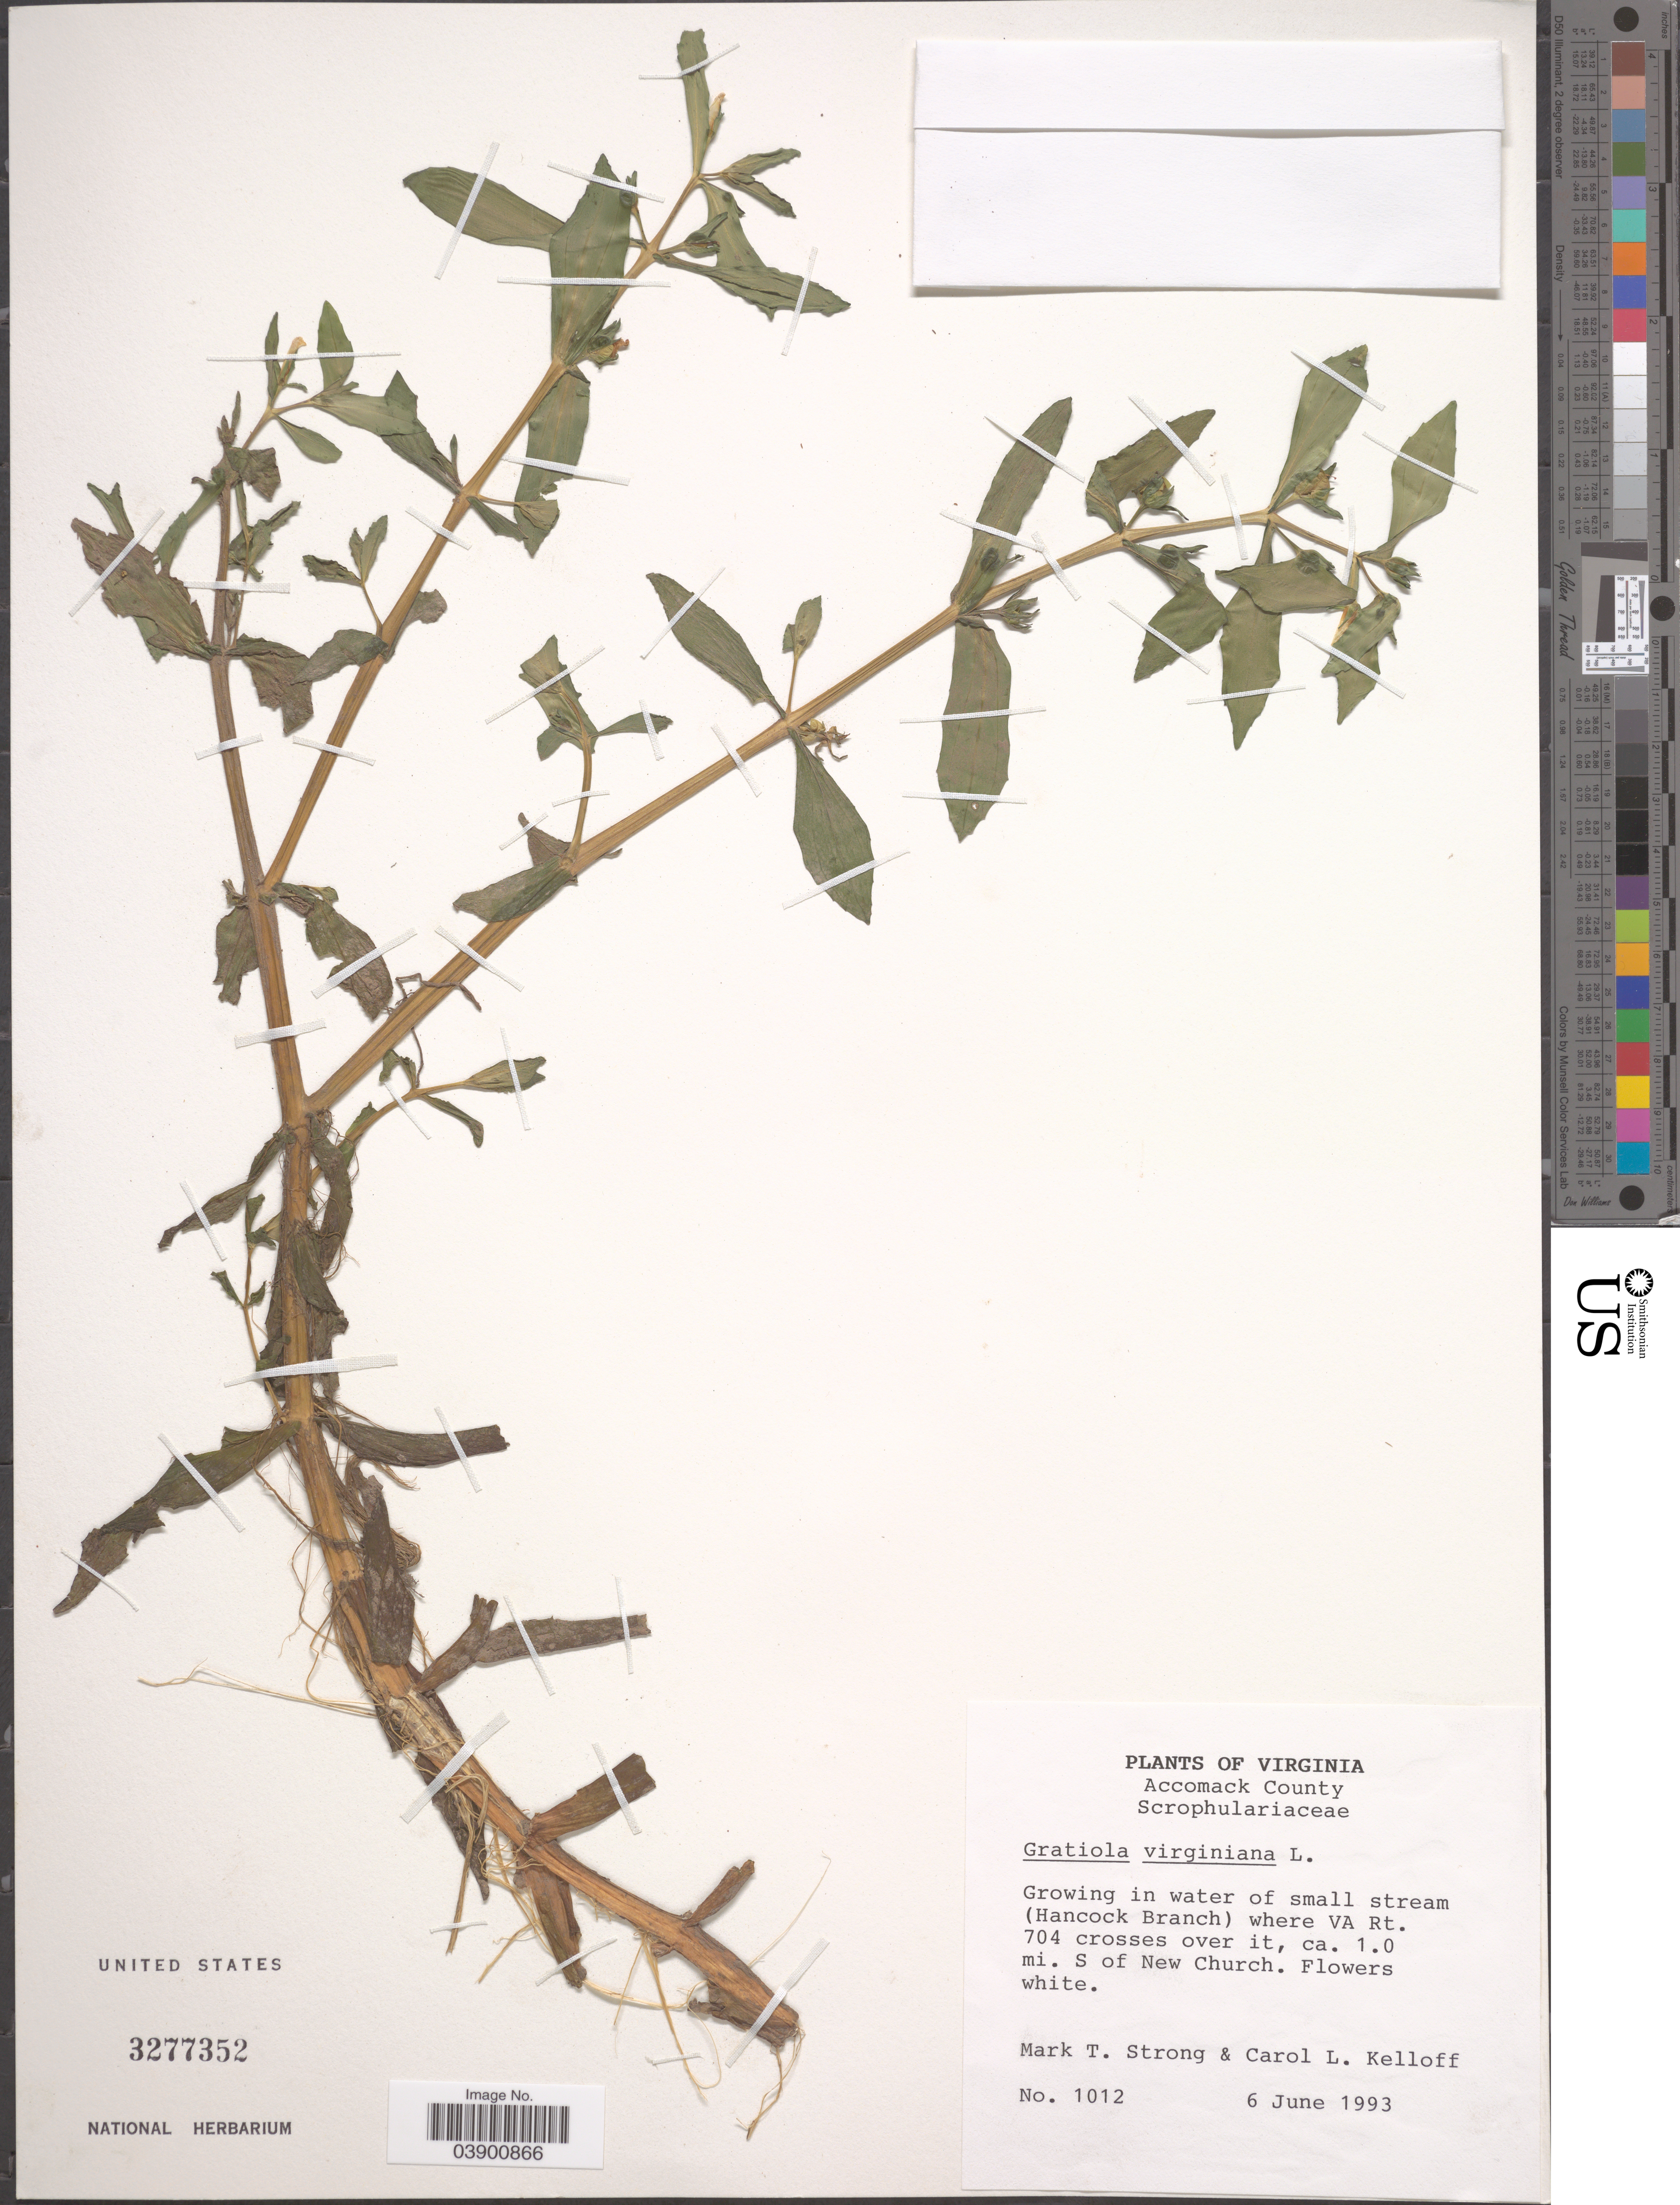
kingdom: Plantae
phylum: Tracheophyta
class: Magnoliopsida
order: Lamiales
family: Plantaginaceae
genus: Gratiola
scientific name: Gratiola virginiana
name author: L.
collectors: M. T. Strong & C. L. Kelloff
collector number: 1012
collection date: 1993-06-06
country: United States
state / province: Virginia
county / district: Accomack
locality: Where VA Rt. 704 crosses over Hancock Branch, ca. 1.0 mi. S of New Church.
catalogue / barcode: US 3277352